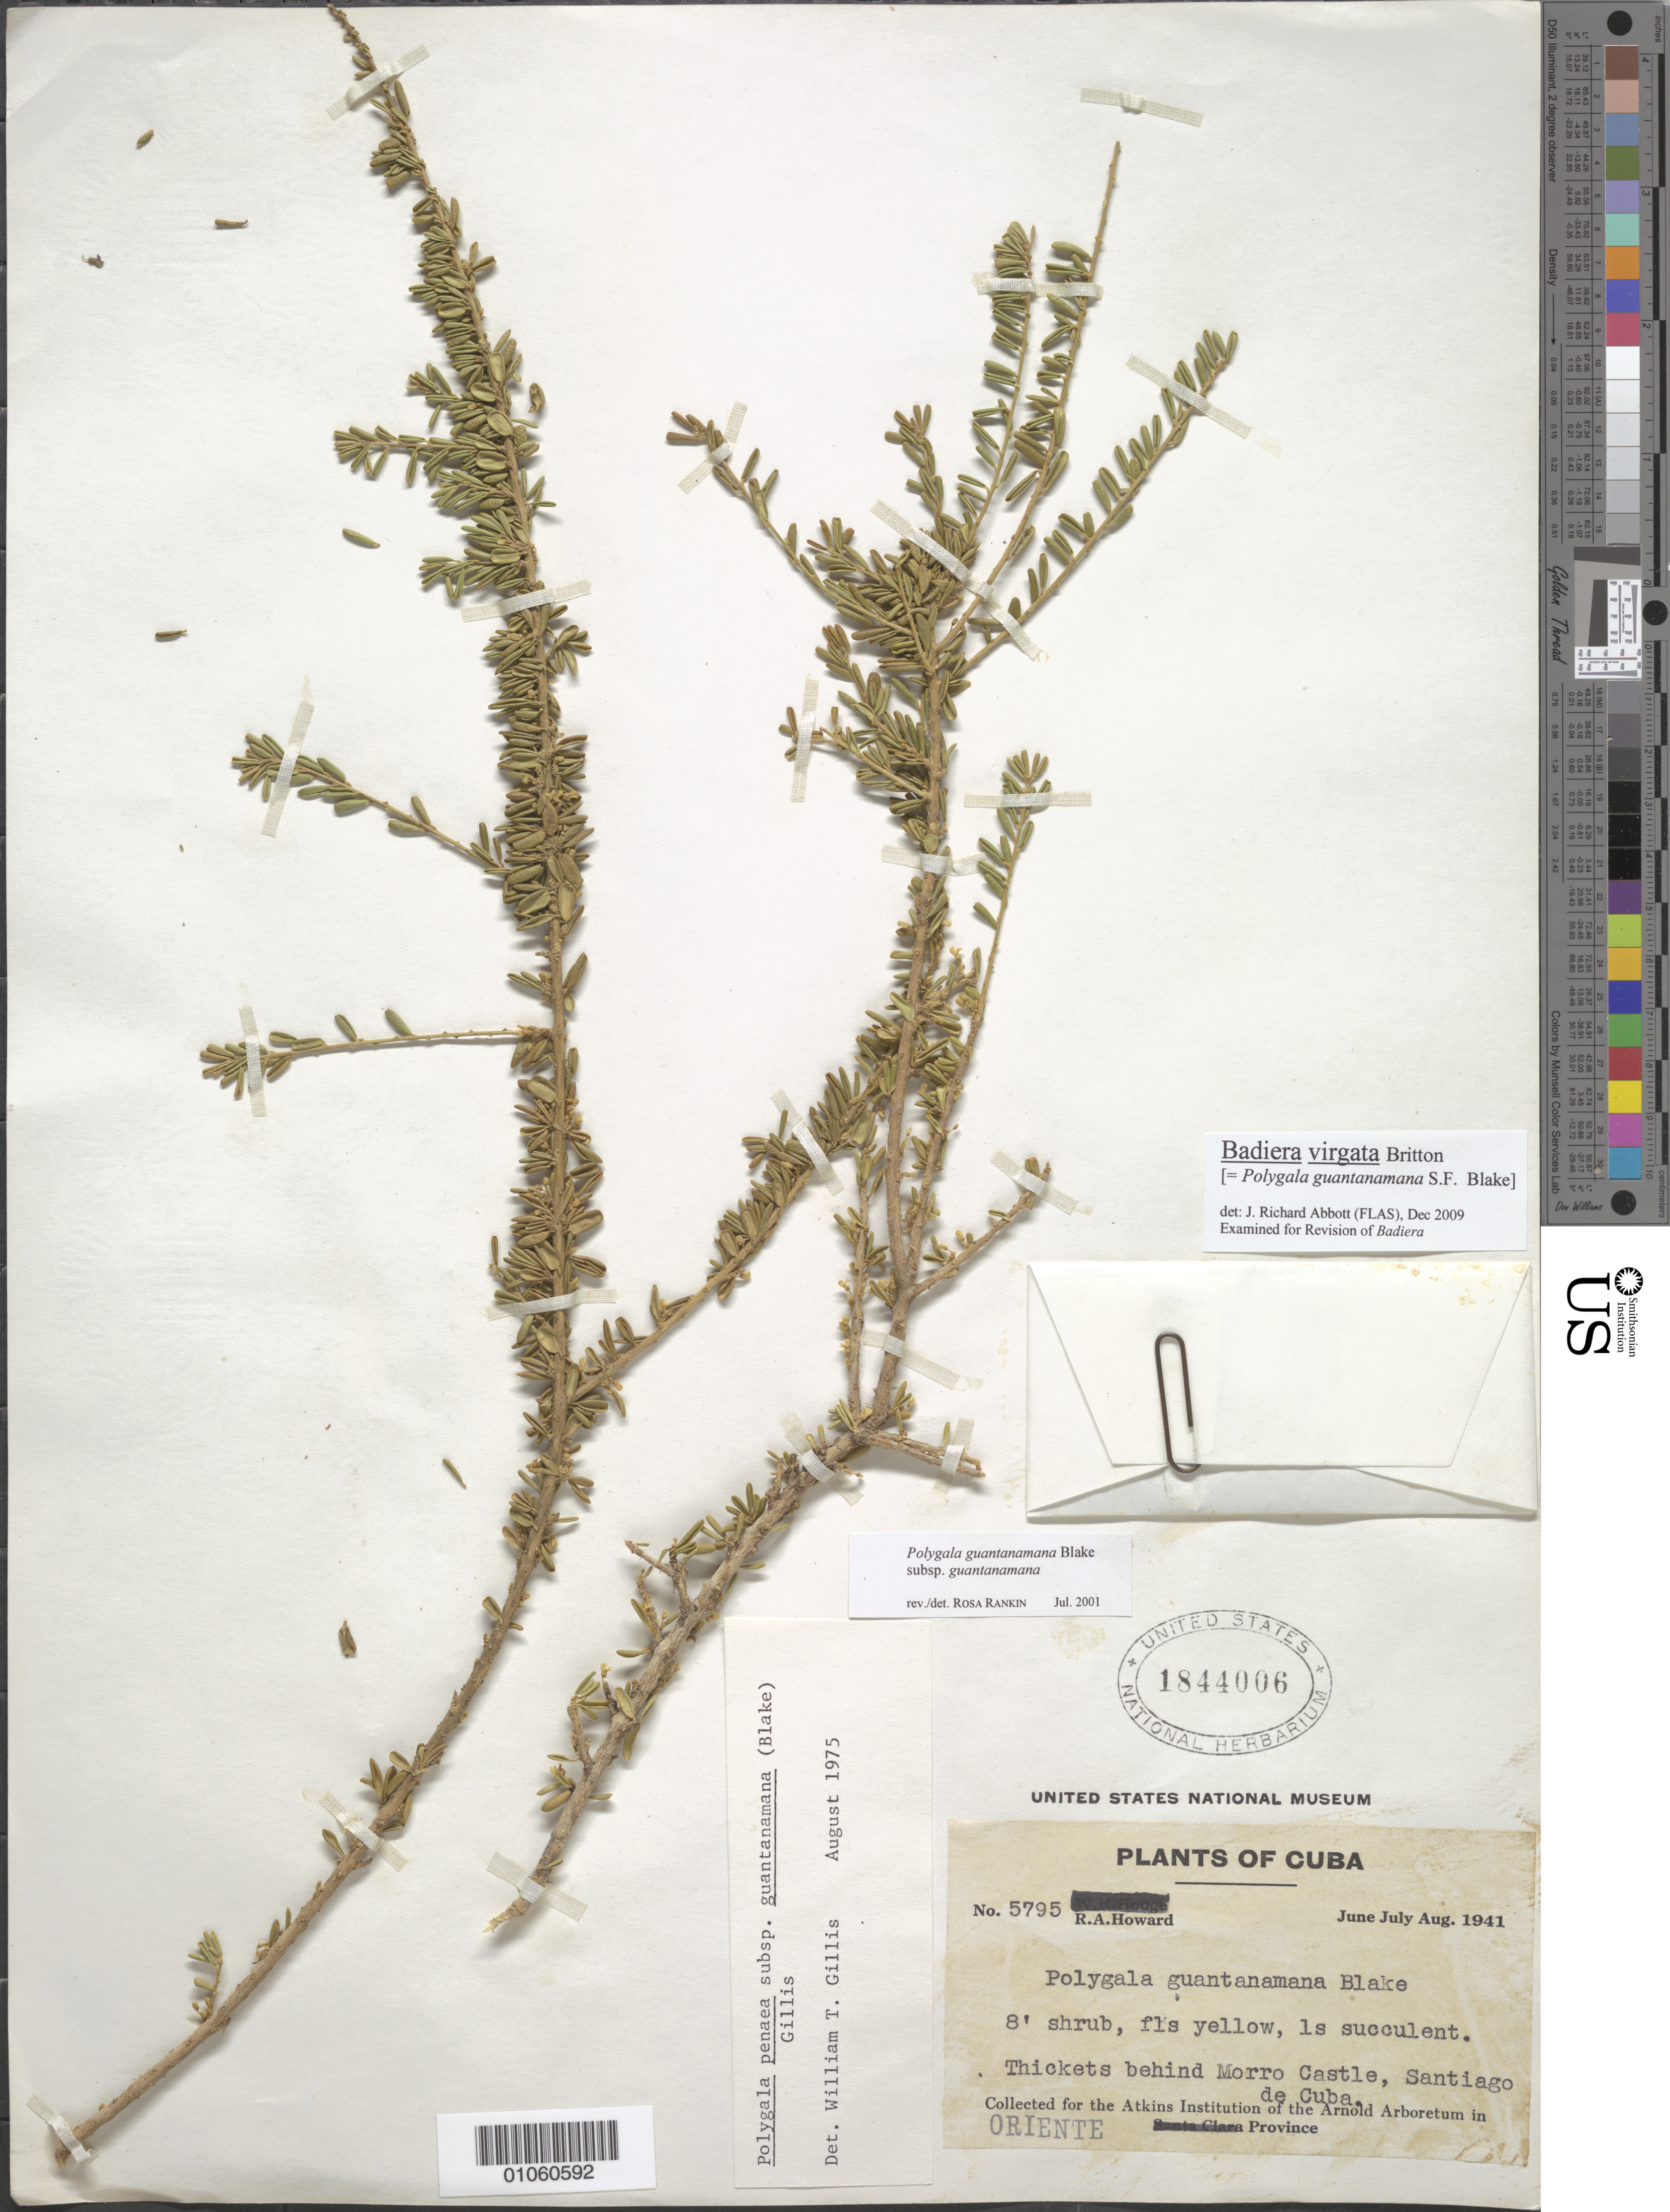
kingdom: Plantae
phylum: Tracheophyta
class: Magnoliopsida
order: Fabales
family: Polygalaceae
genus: Badiera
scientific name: Badiera virgata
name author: Britton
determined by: Abbott, J. R., (FLAS)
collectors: R. A. Howard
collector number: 5795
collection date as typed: Jun 1941 to -- Aug 1941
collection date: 1941-06/1941-08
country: Cuba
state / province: Santiago de Cuba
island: Cuba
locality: Santiago de Cuba, behind Morro Castle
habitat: Thickets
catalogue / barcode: US 1844006